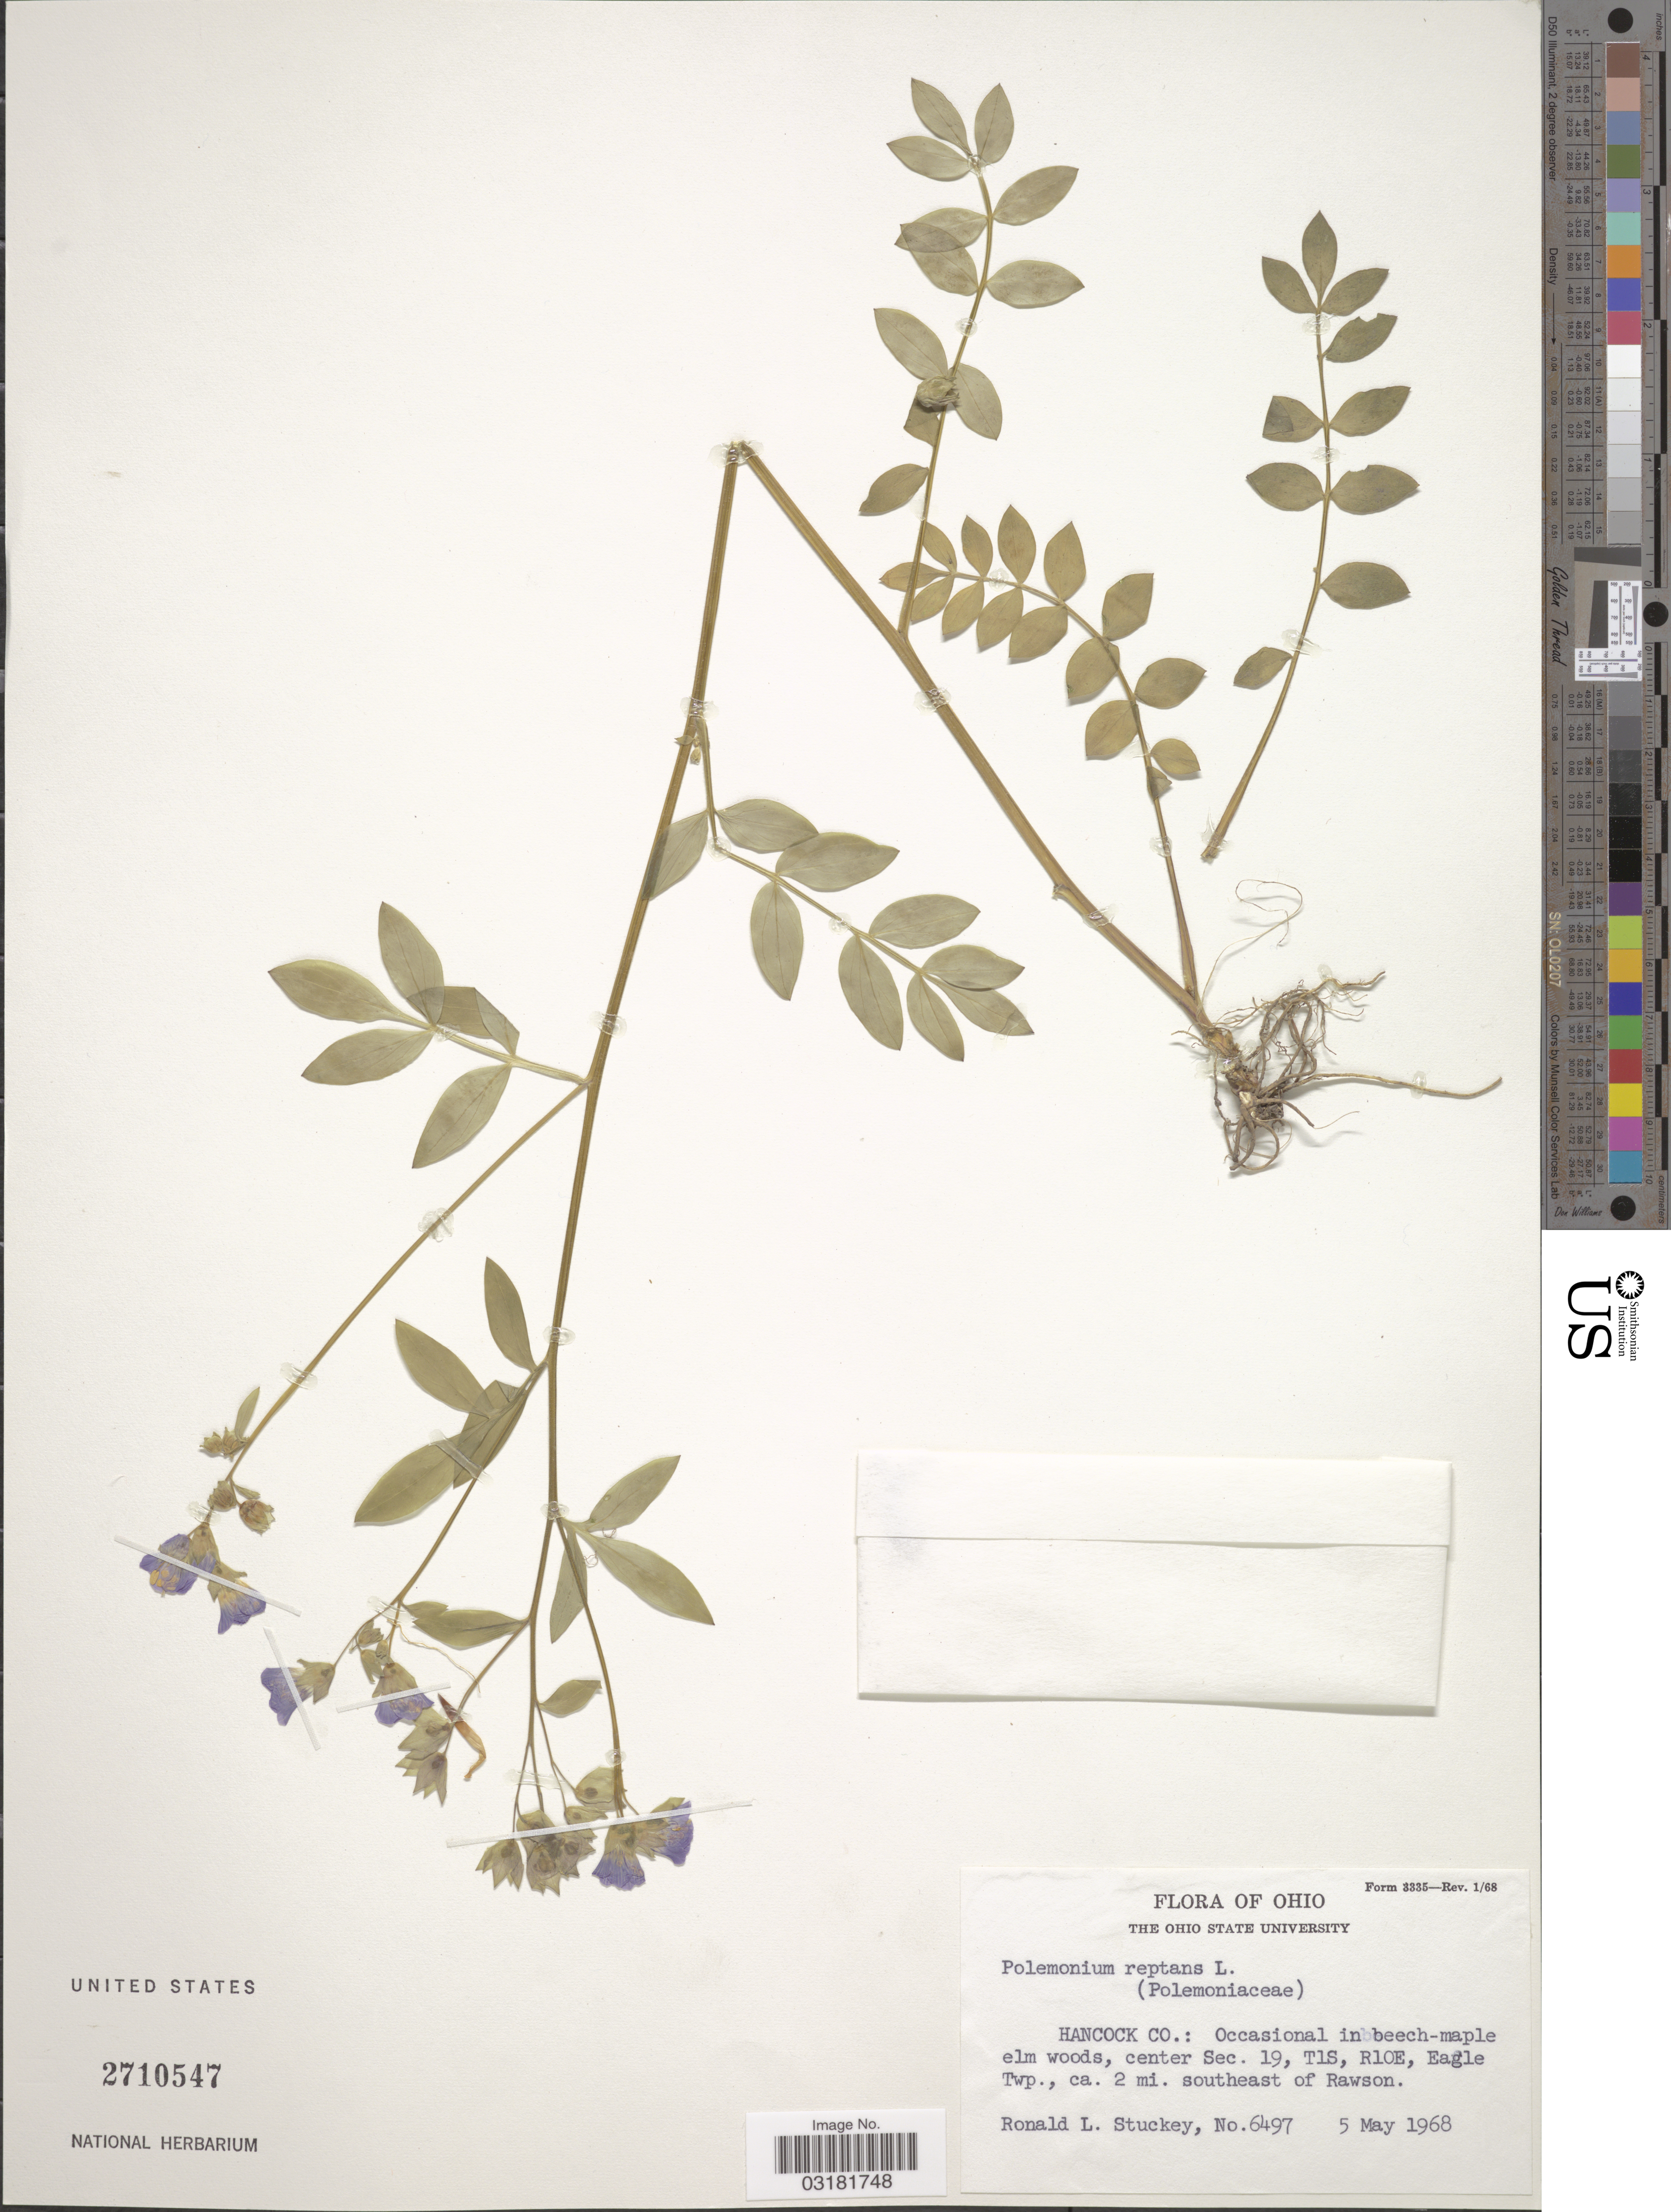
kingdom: Plantae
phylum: Tracheophyta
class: Magnoliopsida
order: Ericales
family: Polemoniaceae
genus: Polemonium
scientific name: Polemonium reptans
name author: L.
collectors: R. L. Stuckey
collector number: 6497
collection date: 1968-05-05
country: United States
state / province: Ohio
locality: The Ohio State University. Hancock Co.: center Sec. 19, T1S, R10E, Eagle Twp., ca. 2 mi. southeast of Rawson.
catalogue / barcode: US 2710547